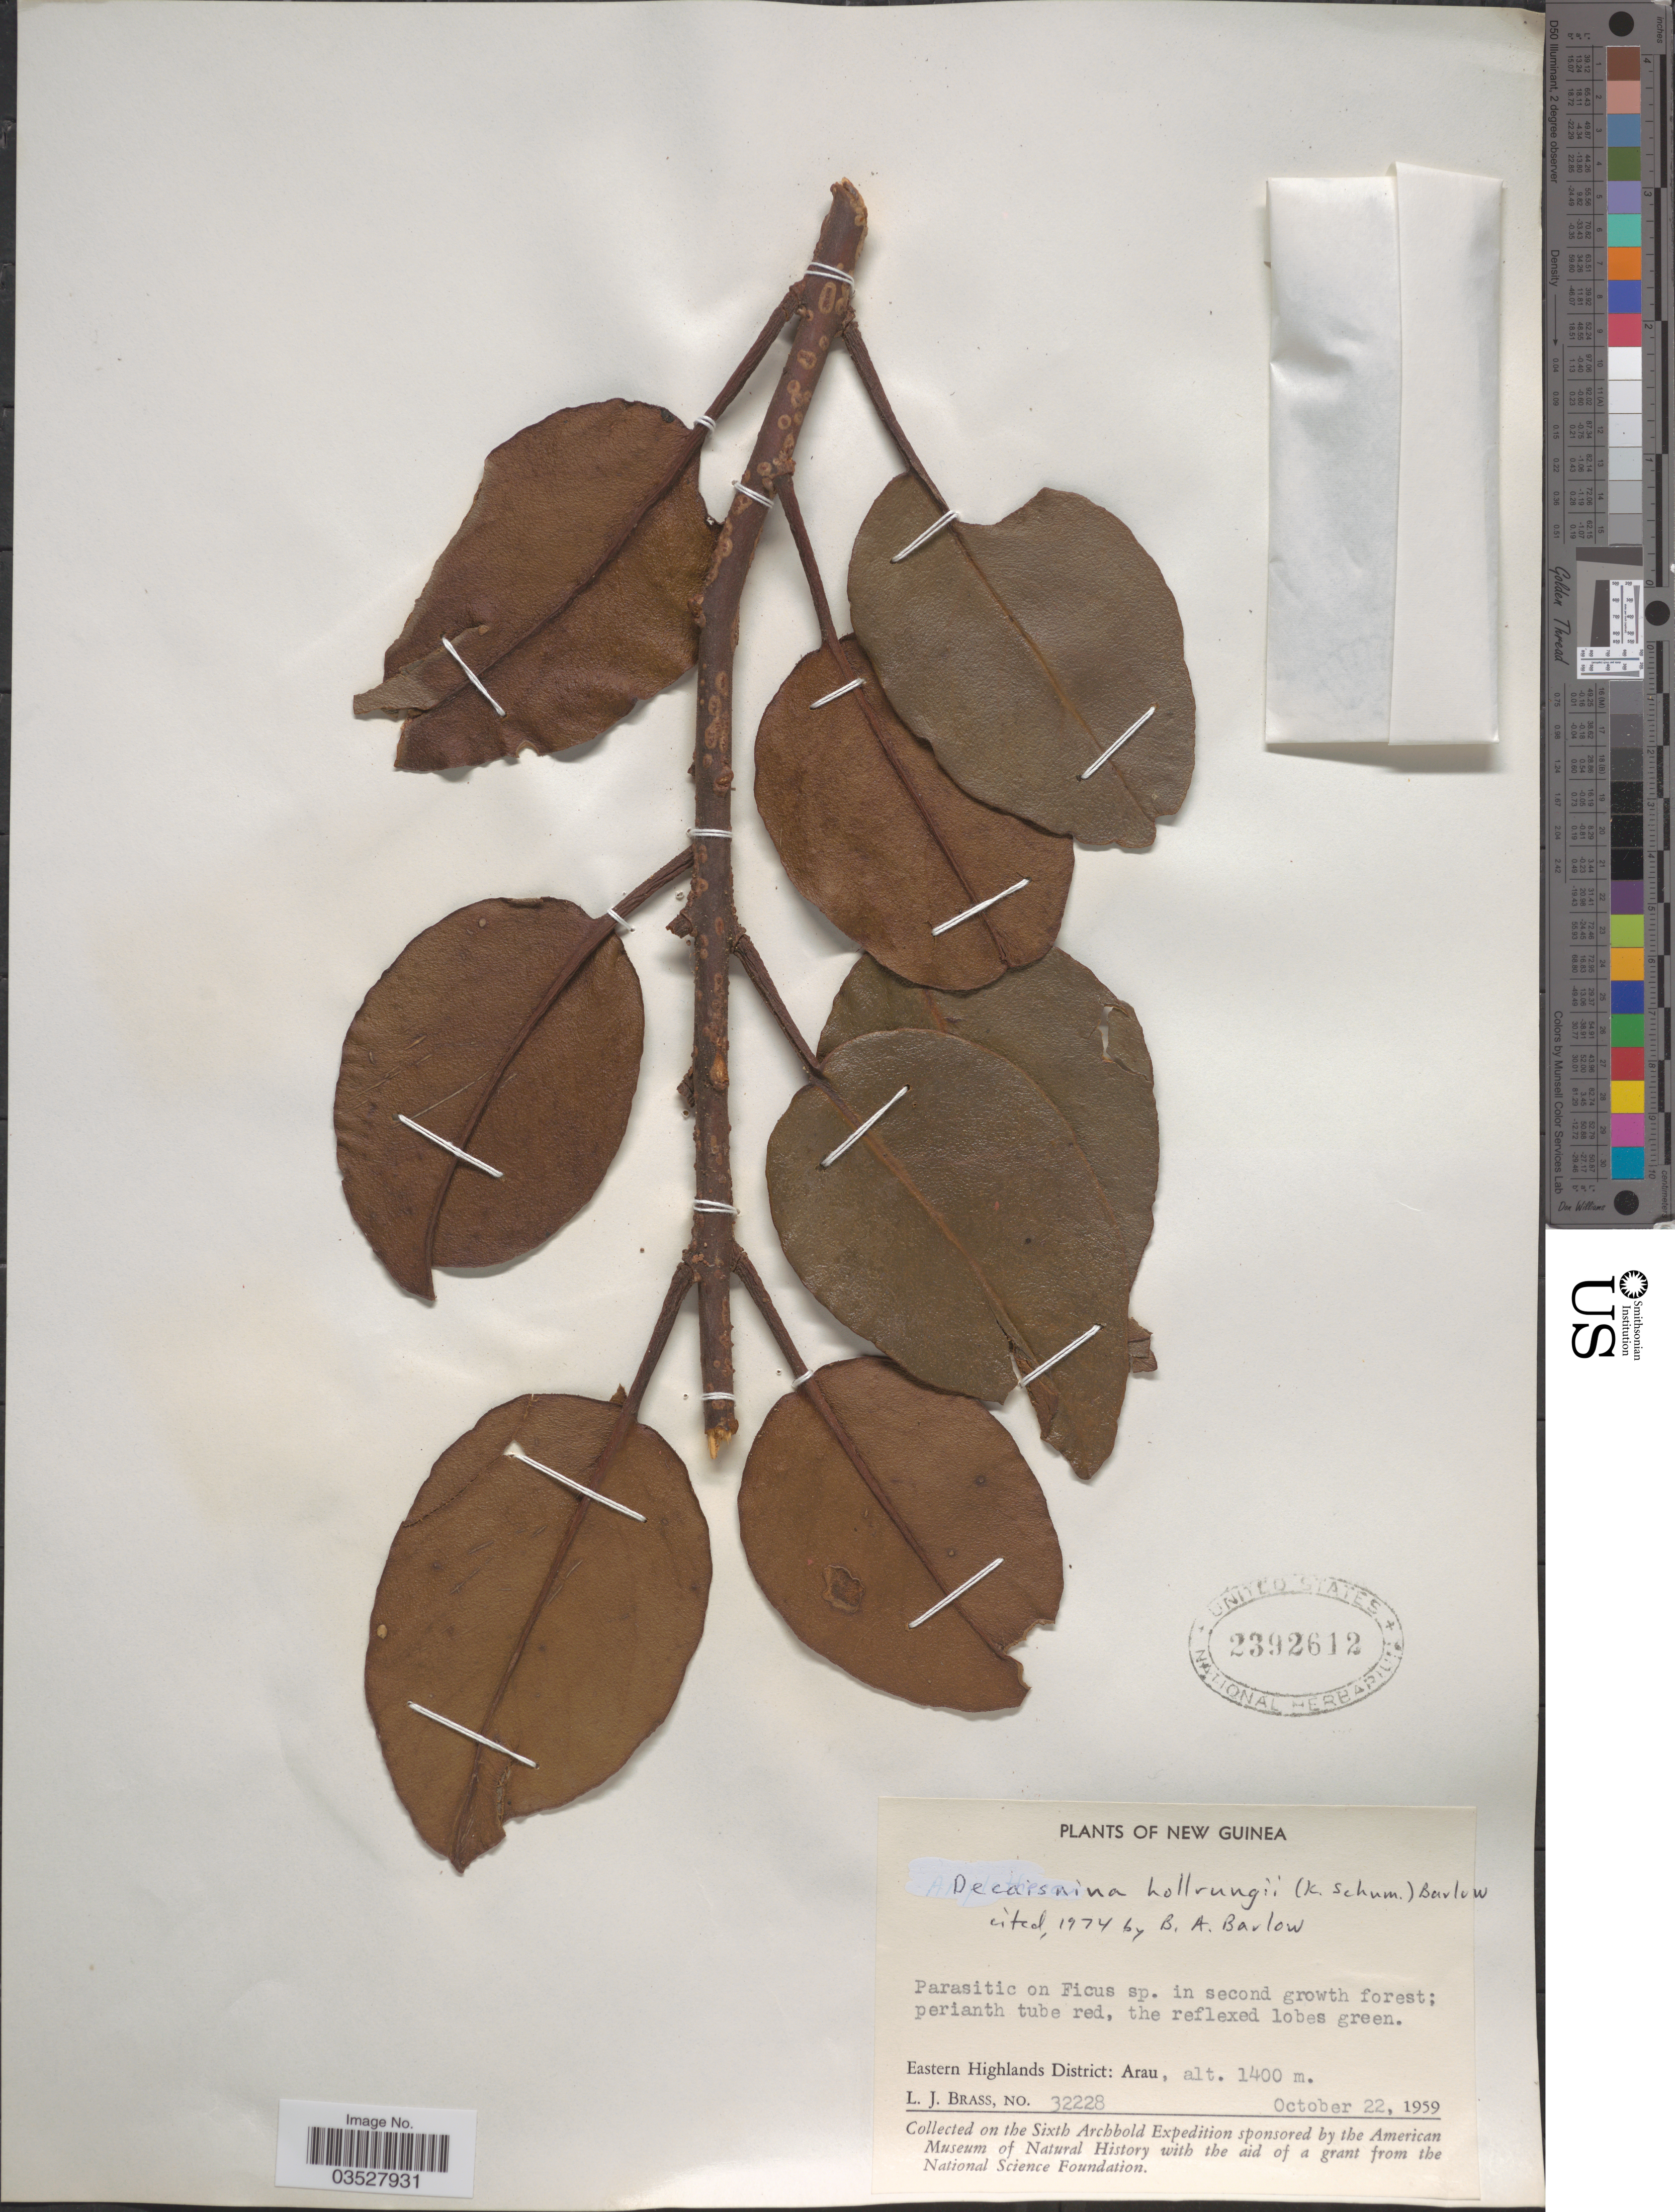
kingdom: Plantae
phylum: Tracheophyta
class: Magnoliopsida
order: Santalales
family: Loranthaceae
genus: Decaisnina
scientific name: Decaisnina hollrungii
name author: (K. Schum.) Barlow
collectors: L. J. Brass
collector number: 32228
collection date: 1959-10-22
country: Papua New Guinea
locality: New Guinea. Eastern Highlands District: Arau.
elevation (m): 1400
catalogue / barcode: US 2392612